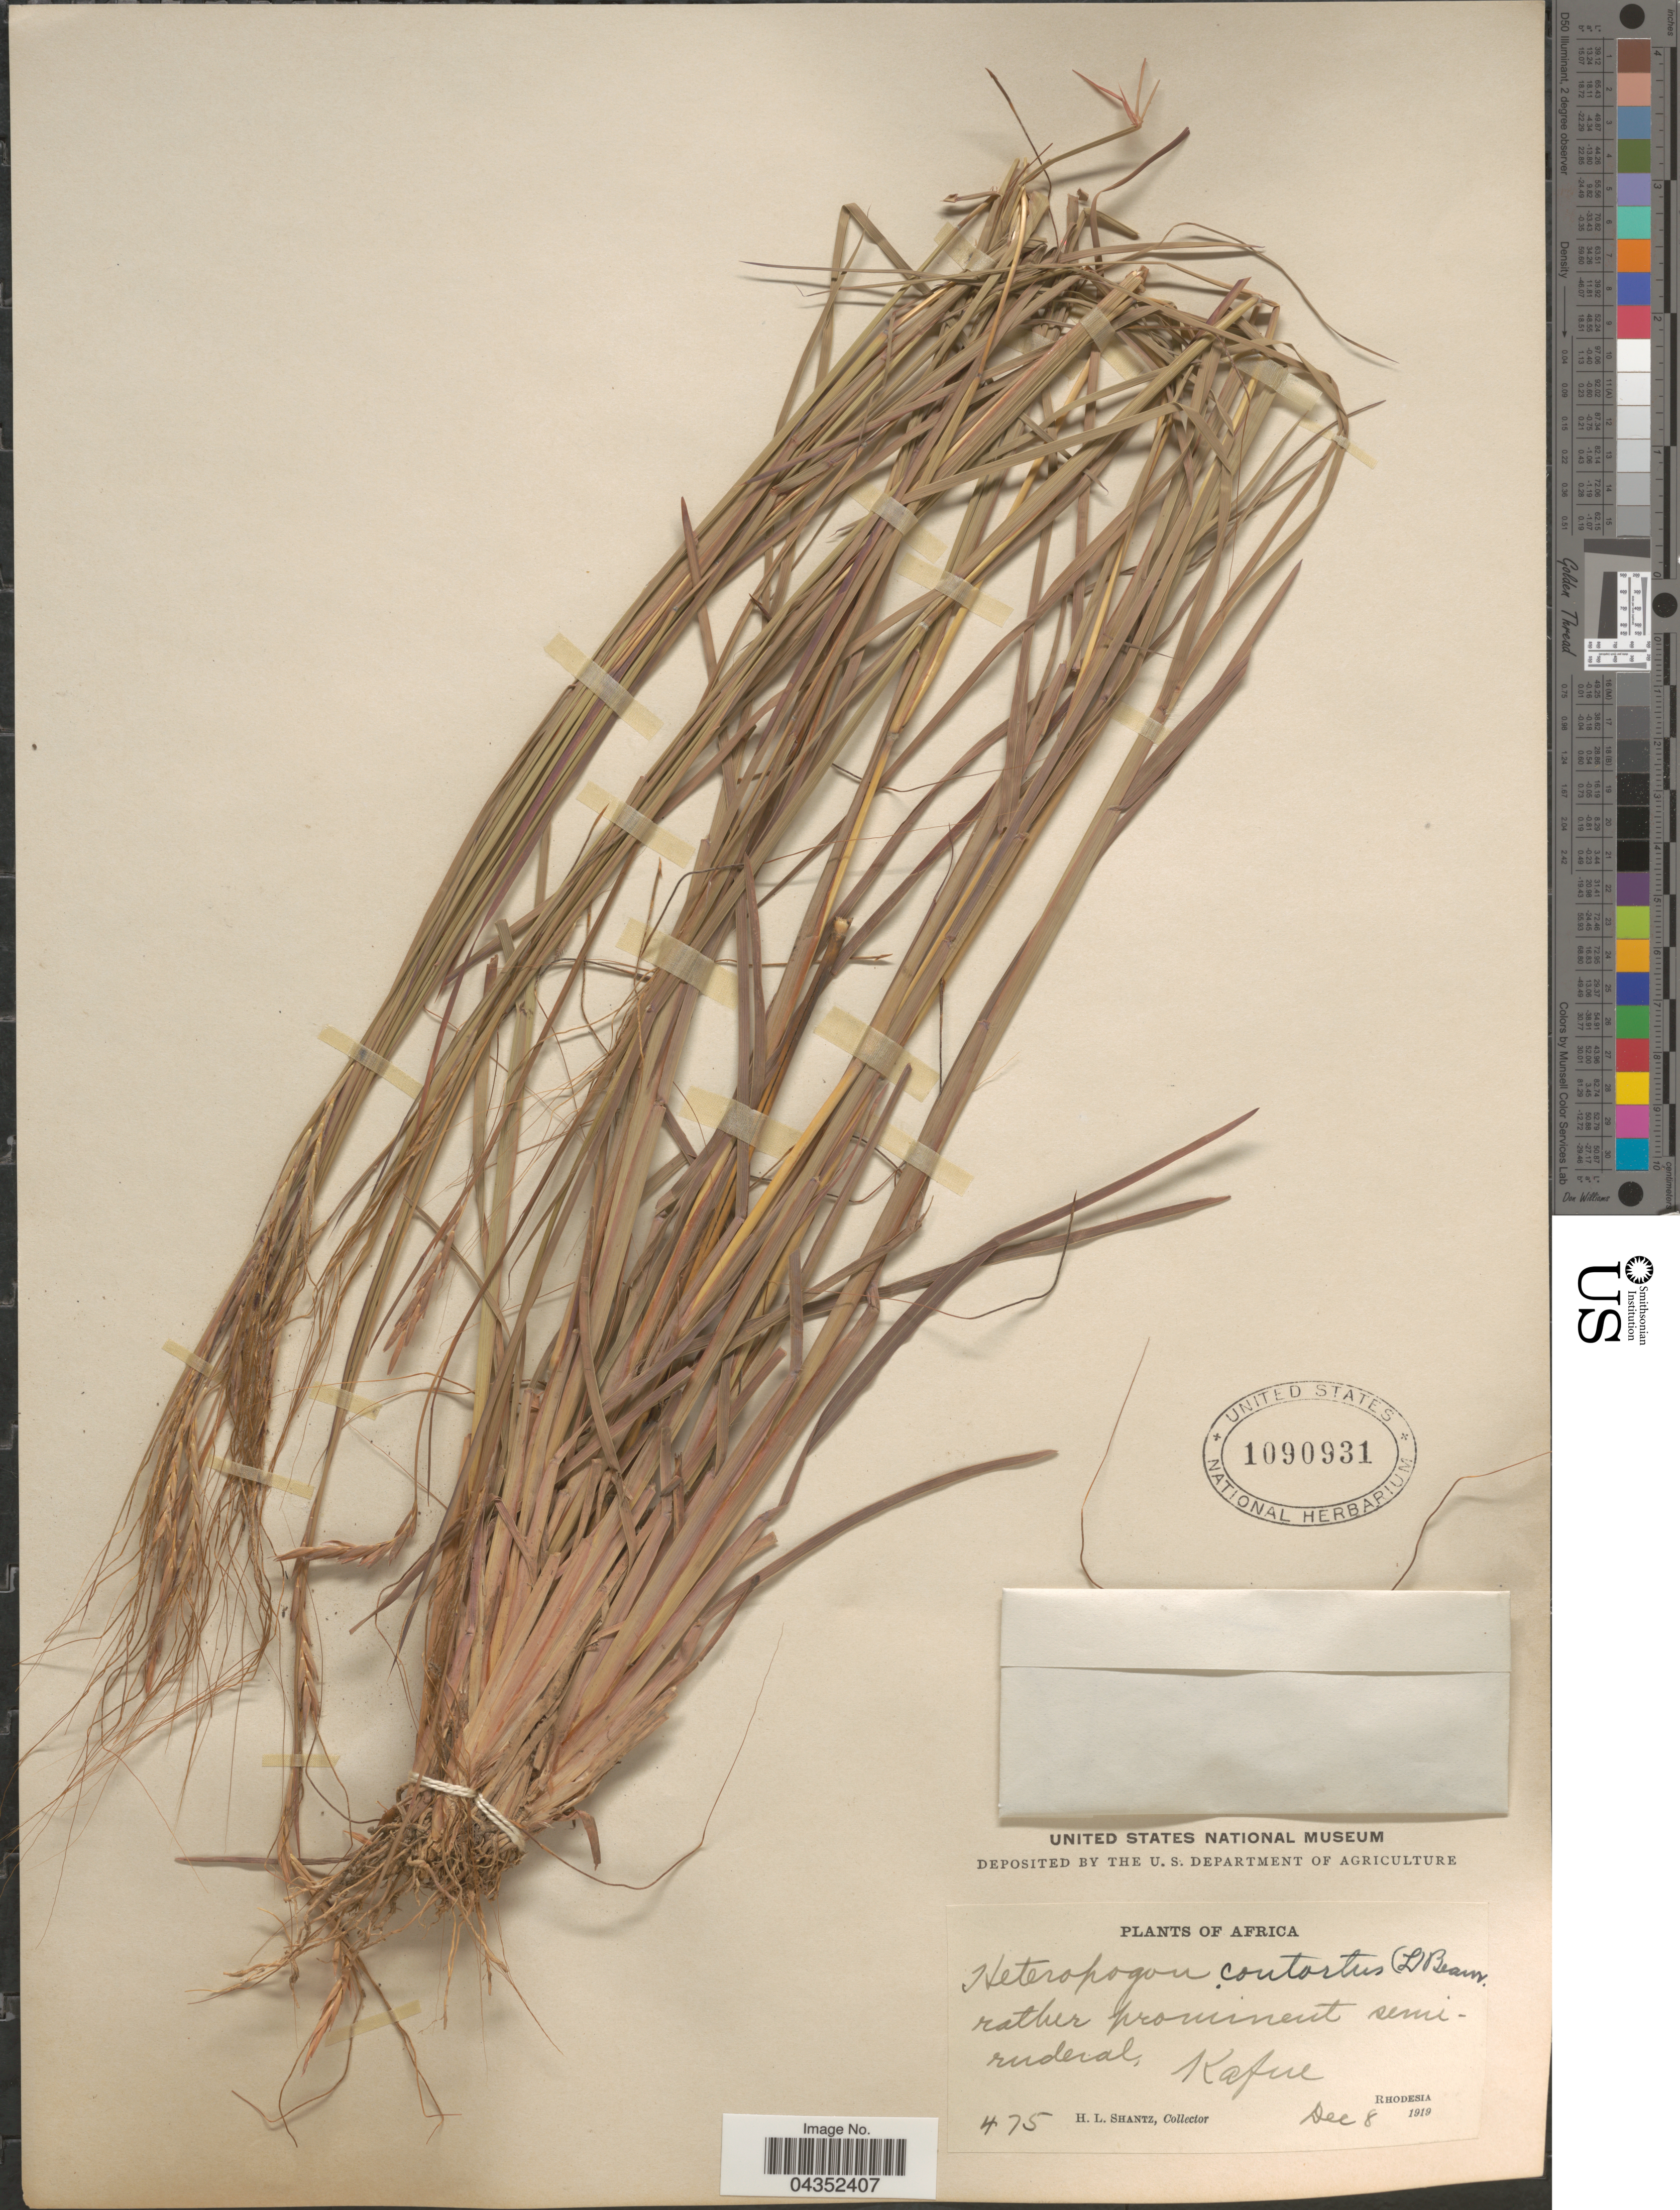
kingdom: Plantae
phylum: Tracheophyta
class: Liliopsida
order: Poales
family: Poaceae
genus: Heteropogon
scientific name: Heteropogon contortus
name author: (L.) P. Beauv. ex Roem. & Schult.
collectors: H. Shantz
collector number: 475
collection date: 1919-12-08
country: Zambia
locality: Kafue, Rhodesia.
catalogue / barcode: US 1090931